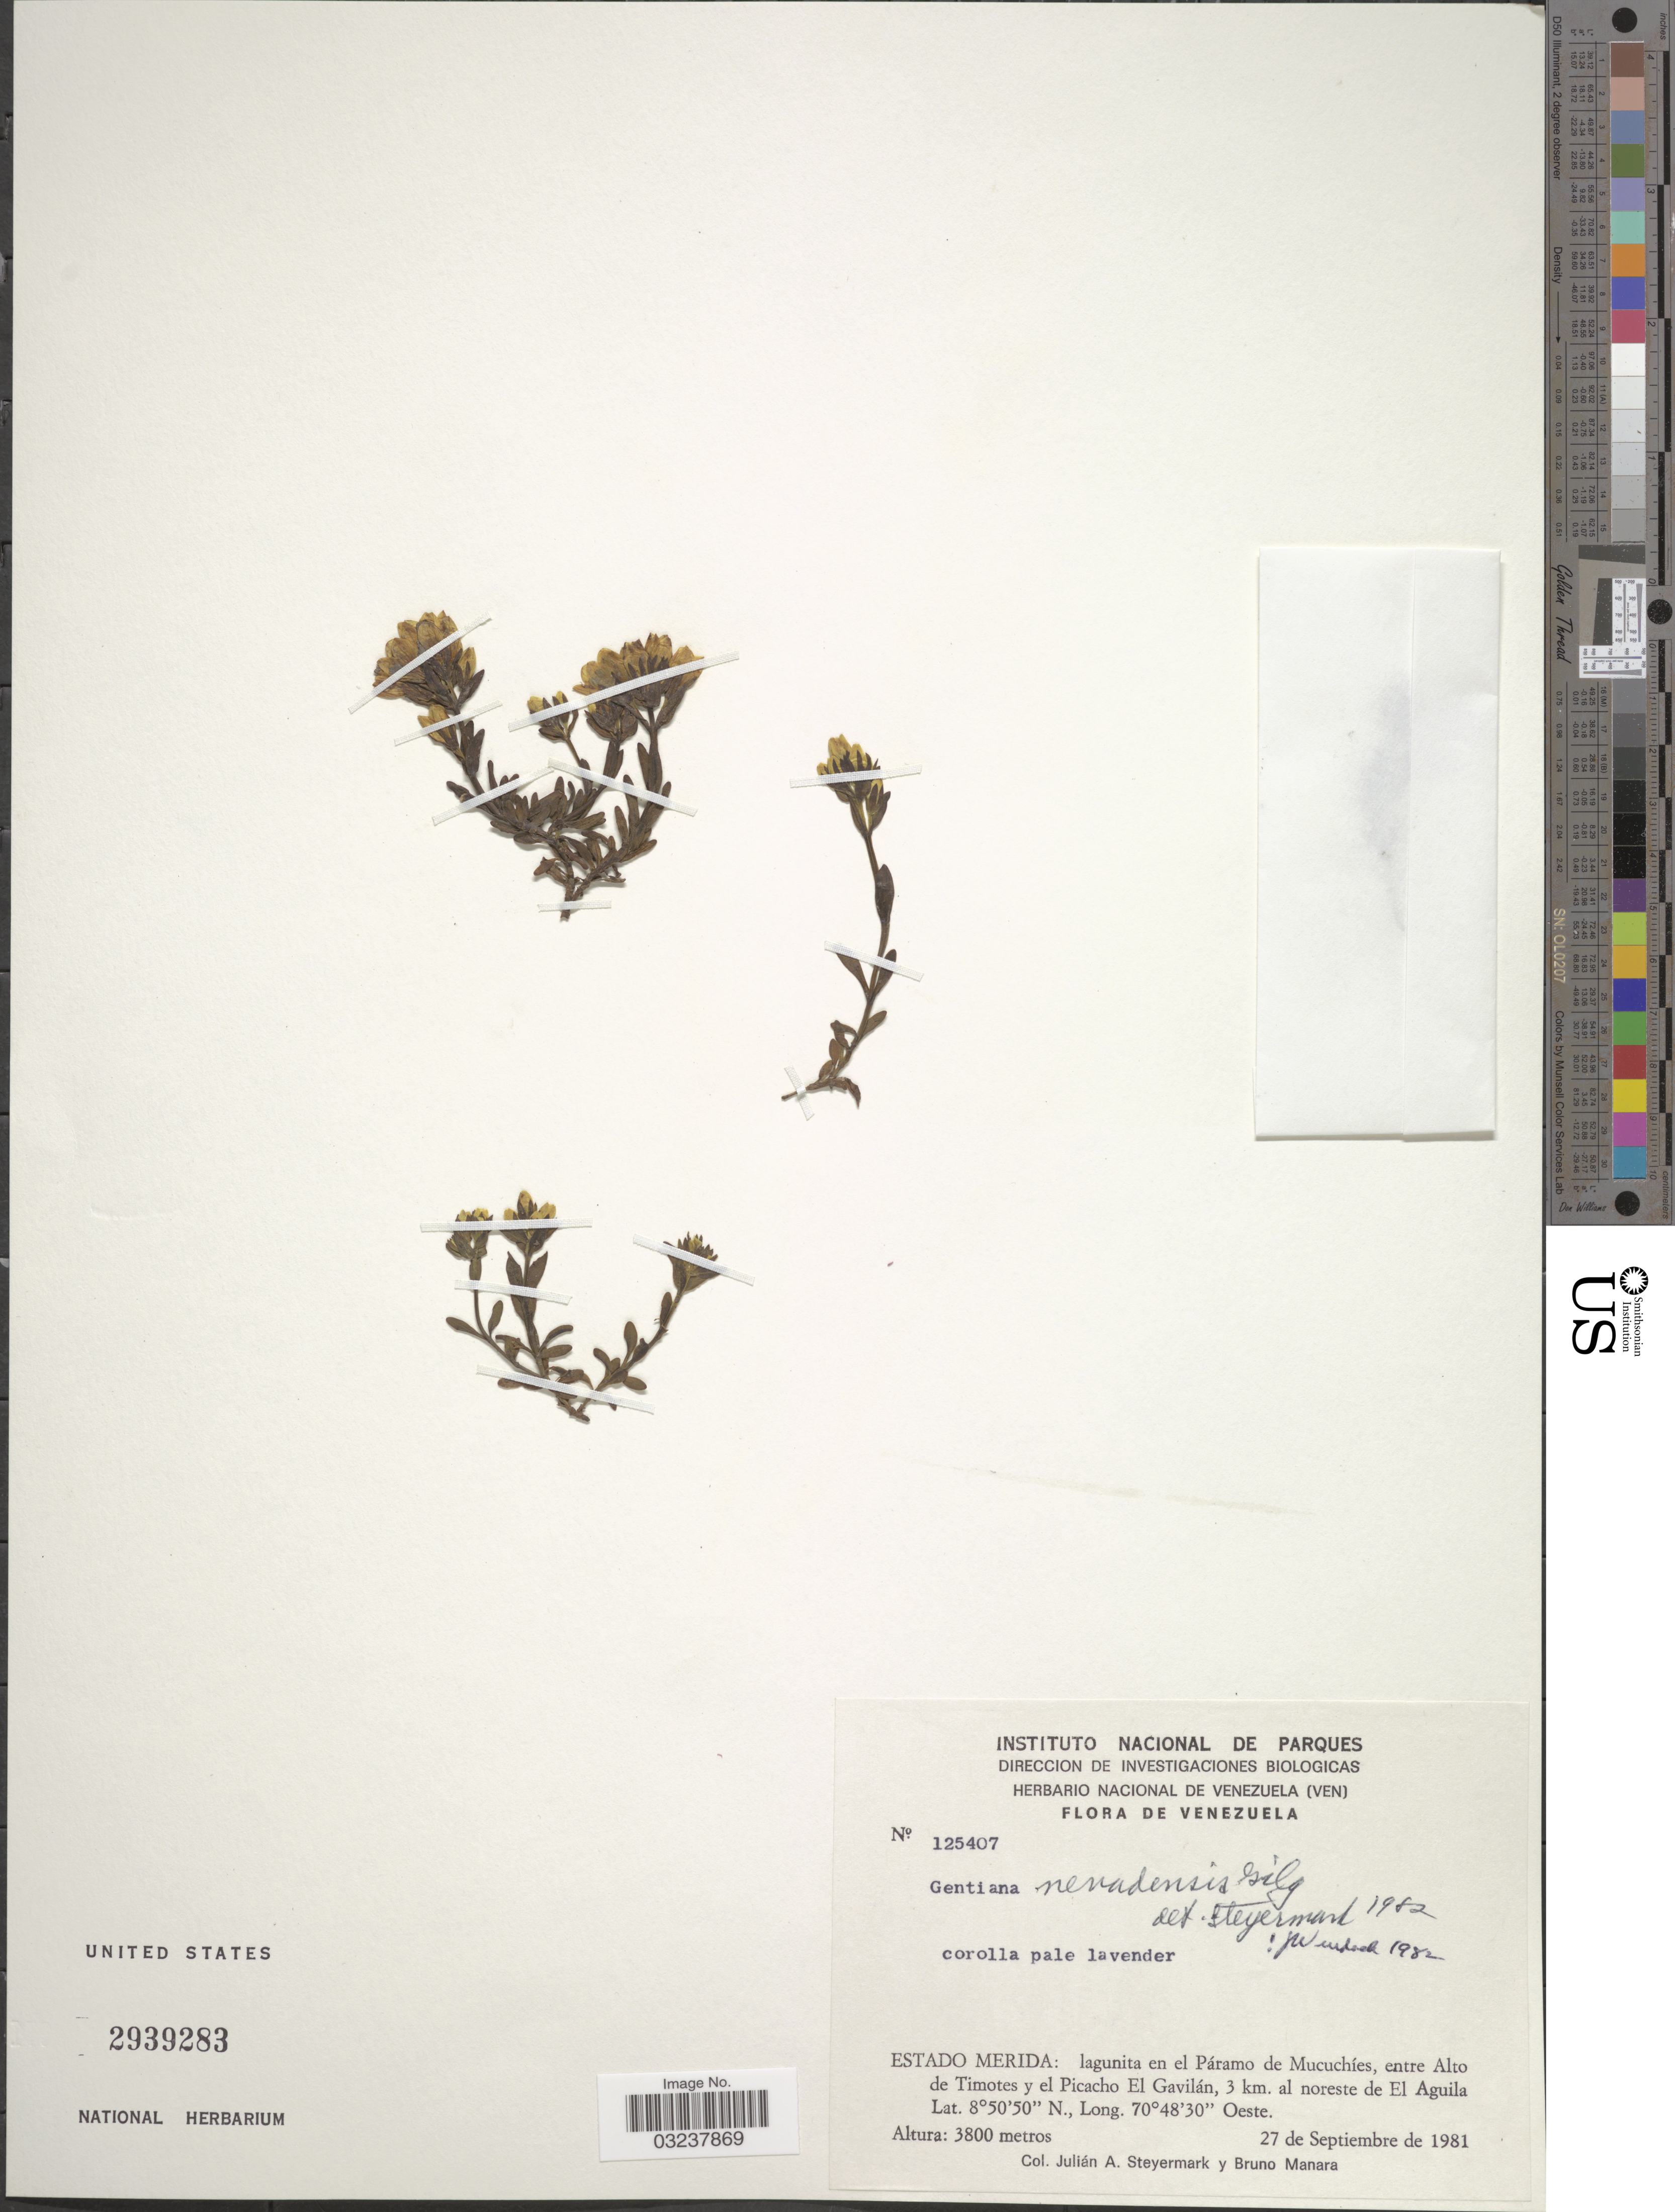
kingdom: Plantae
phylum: Tracheophyta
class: Magnoliopsida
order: Gentianales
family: Gentianaceae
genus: Gentianella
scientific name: Gentianella nevadensis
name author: (Gilg) Waever & Wüdenberg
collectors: J. Steyermark & B. Manara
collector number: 125407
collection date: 1981-09-27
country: Venezuela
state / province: Mérida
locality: Lagunita en el Páramo de Mucuchíes, entre Alto de Timotes y el Picacho El Gavilán, 3 km. al noreste de El Aguila.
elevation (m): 3800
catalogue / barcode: US 2939283